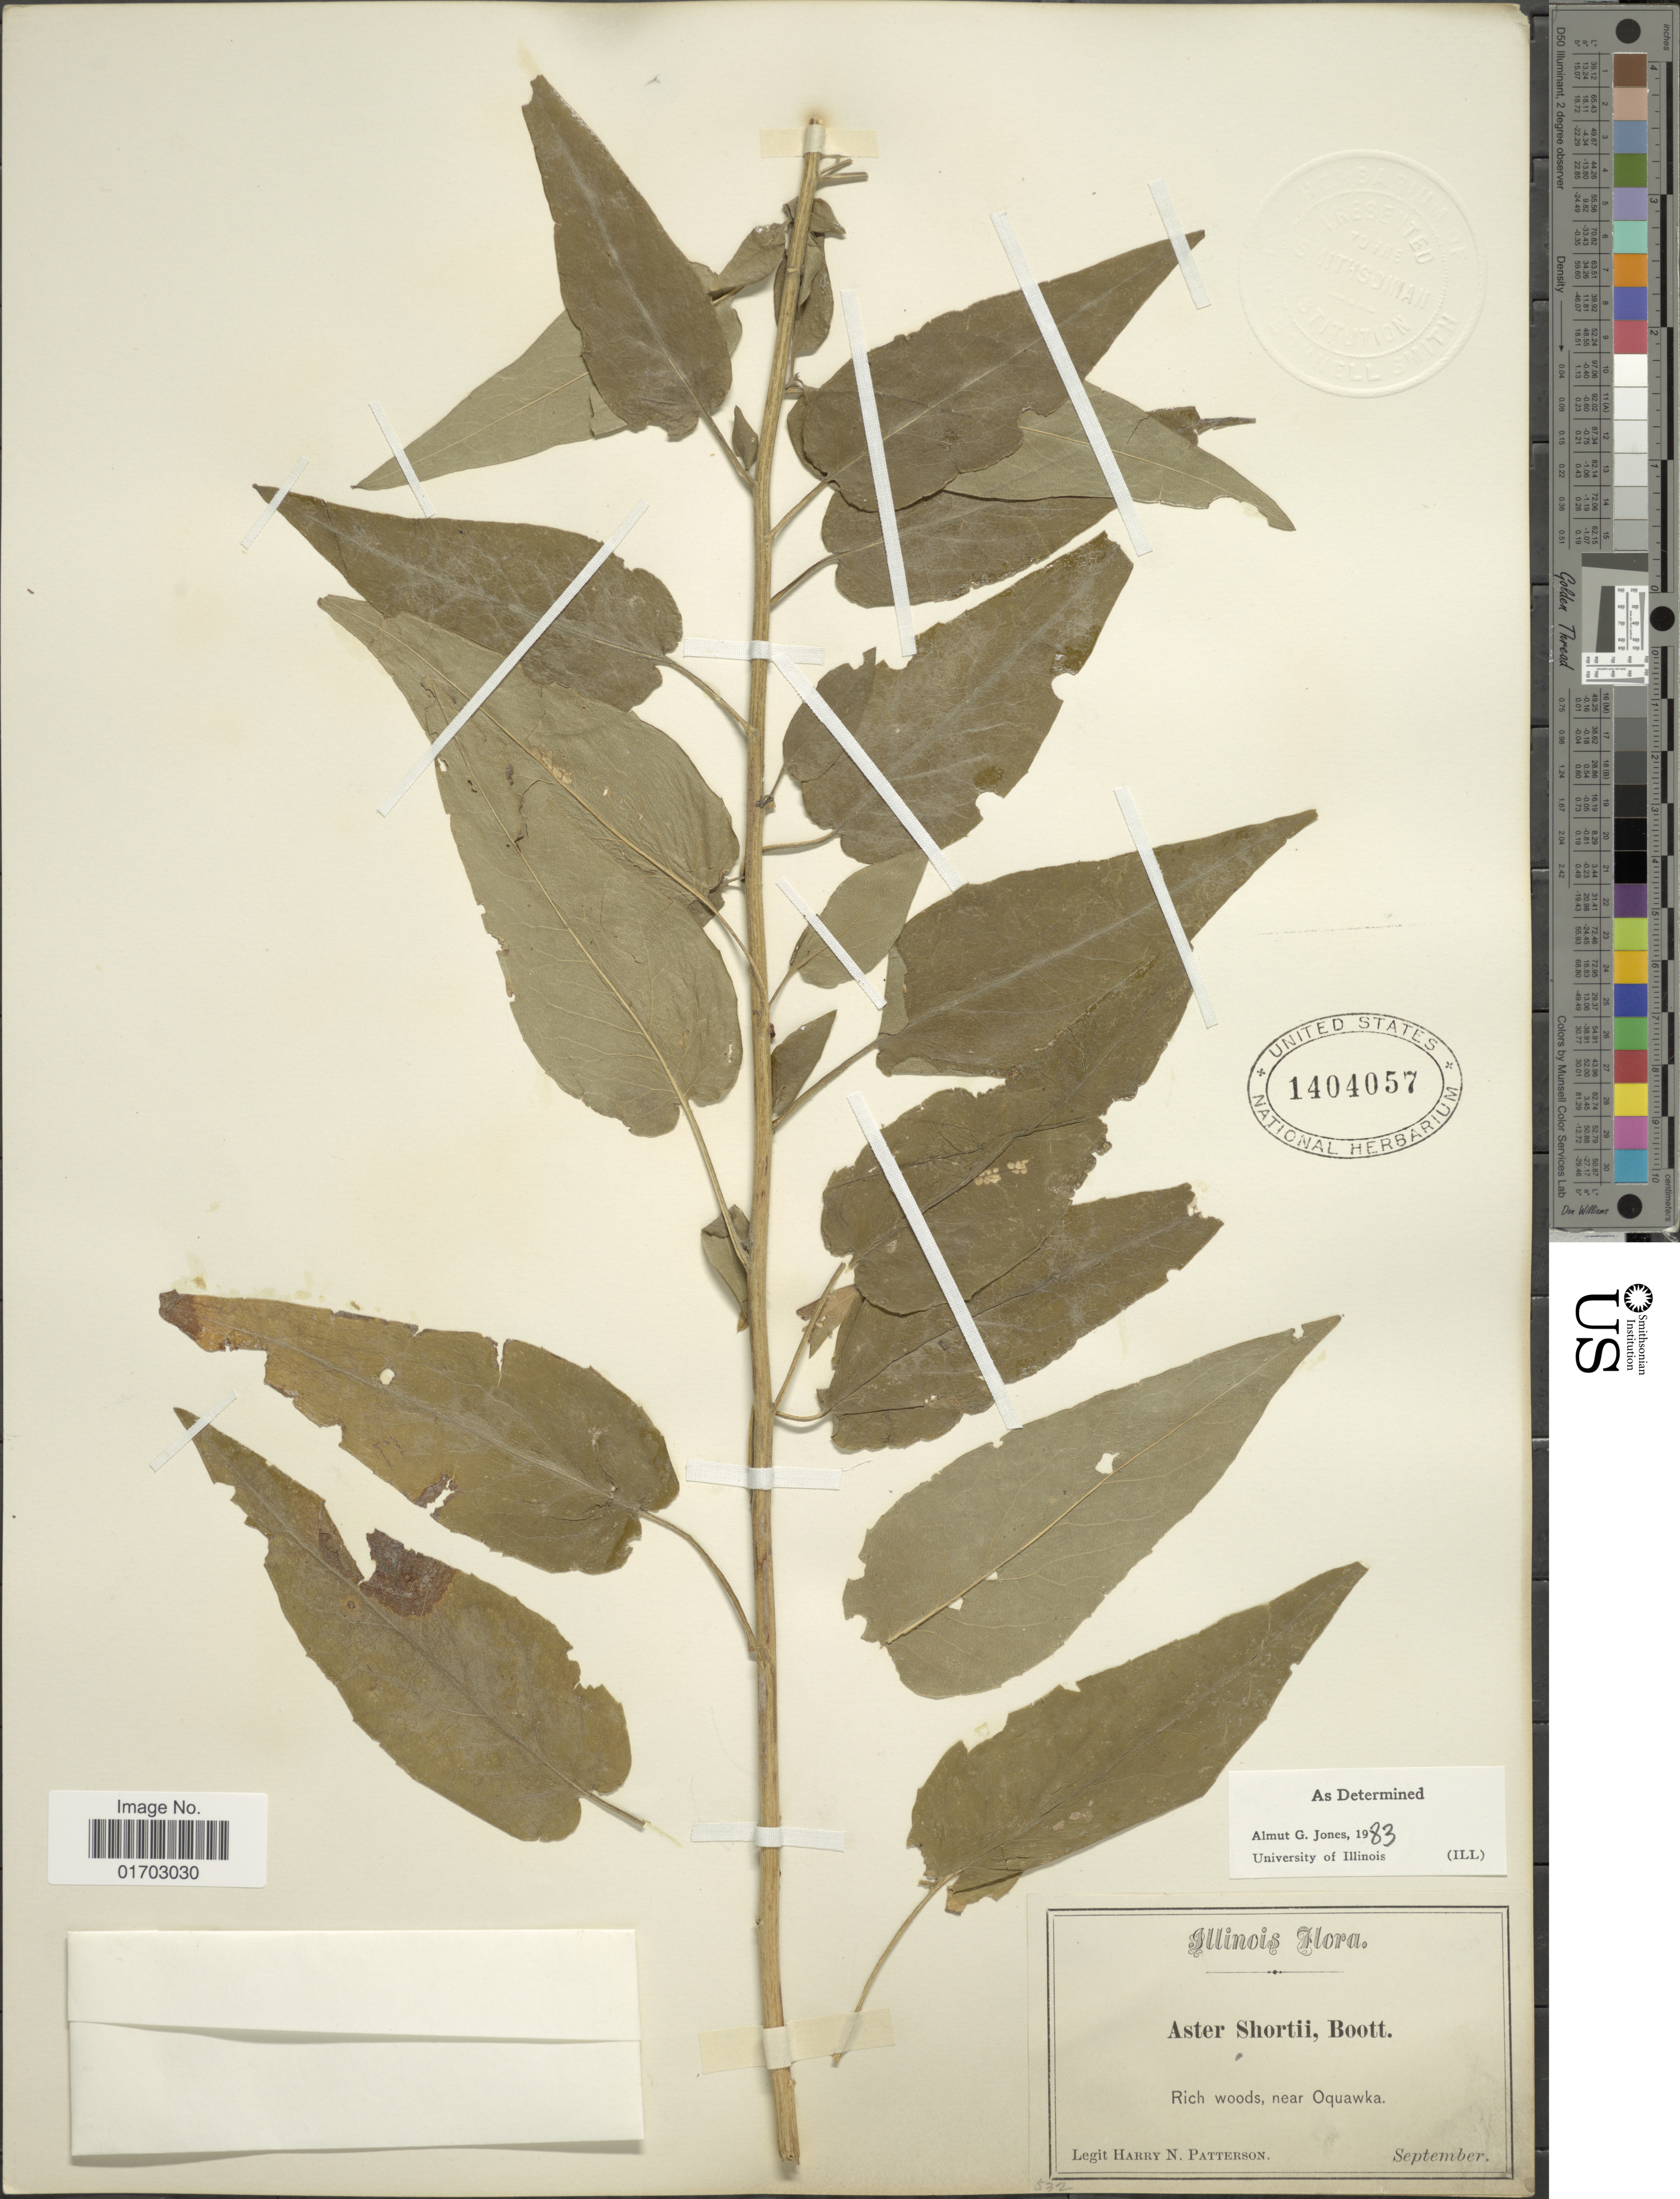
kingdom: Plantae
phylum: Tracheophyta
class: Magnoliopsida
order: Asterales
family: Asteraceae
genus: Symphyotrichum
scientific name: Symphyotrichum shortii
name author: (Lindl.) G.L. Nesom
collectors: H. N. Patterson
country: United States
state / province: Illinois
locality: Near Oquawka.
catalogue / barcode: US 1404057